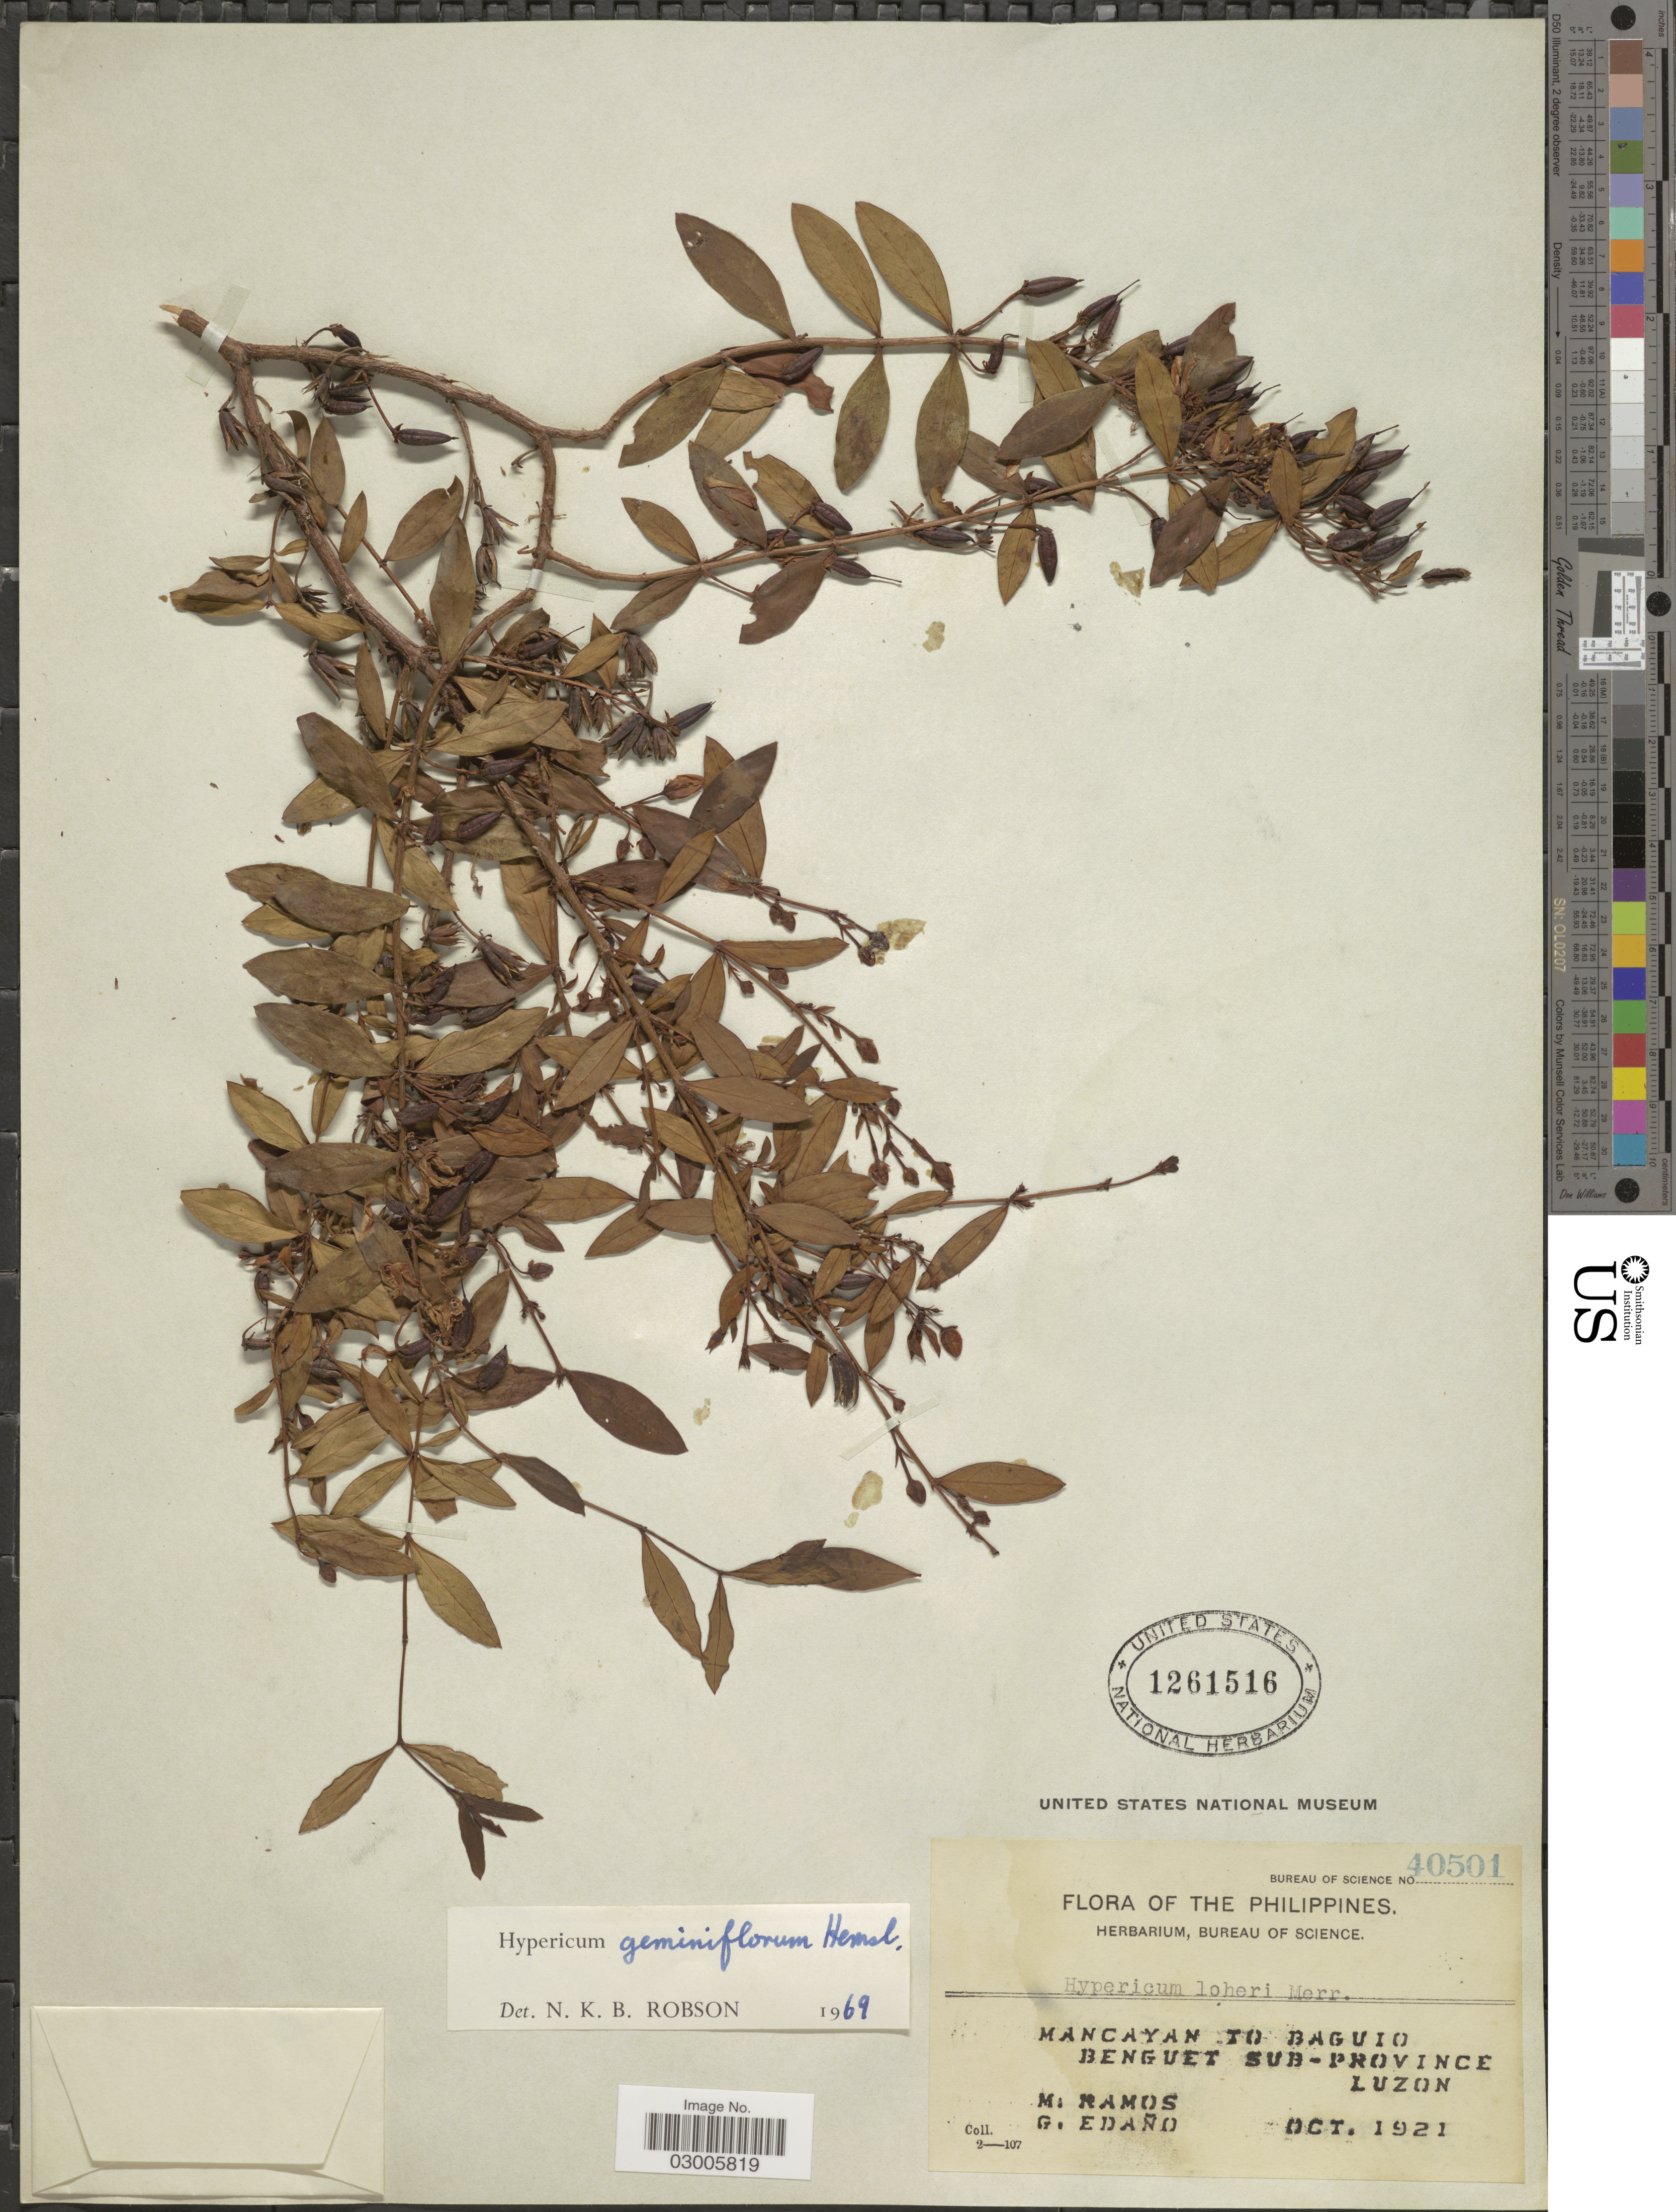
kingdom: Plantae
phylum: Tracheophyta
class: Magnoliopsida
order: Malpighiales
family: Hypericaceae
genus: Hypericum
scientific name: Hypericum geminiflorum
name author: Hemsl.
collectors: M. Ramos & G. Edaño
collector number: Bureau of Science 40501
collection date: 1921-10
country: Philippines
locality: Mancayan to Baguio, Benguet Sub-Province, Luzon.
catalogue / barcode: US 1261516